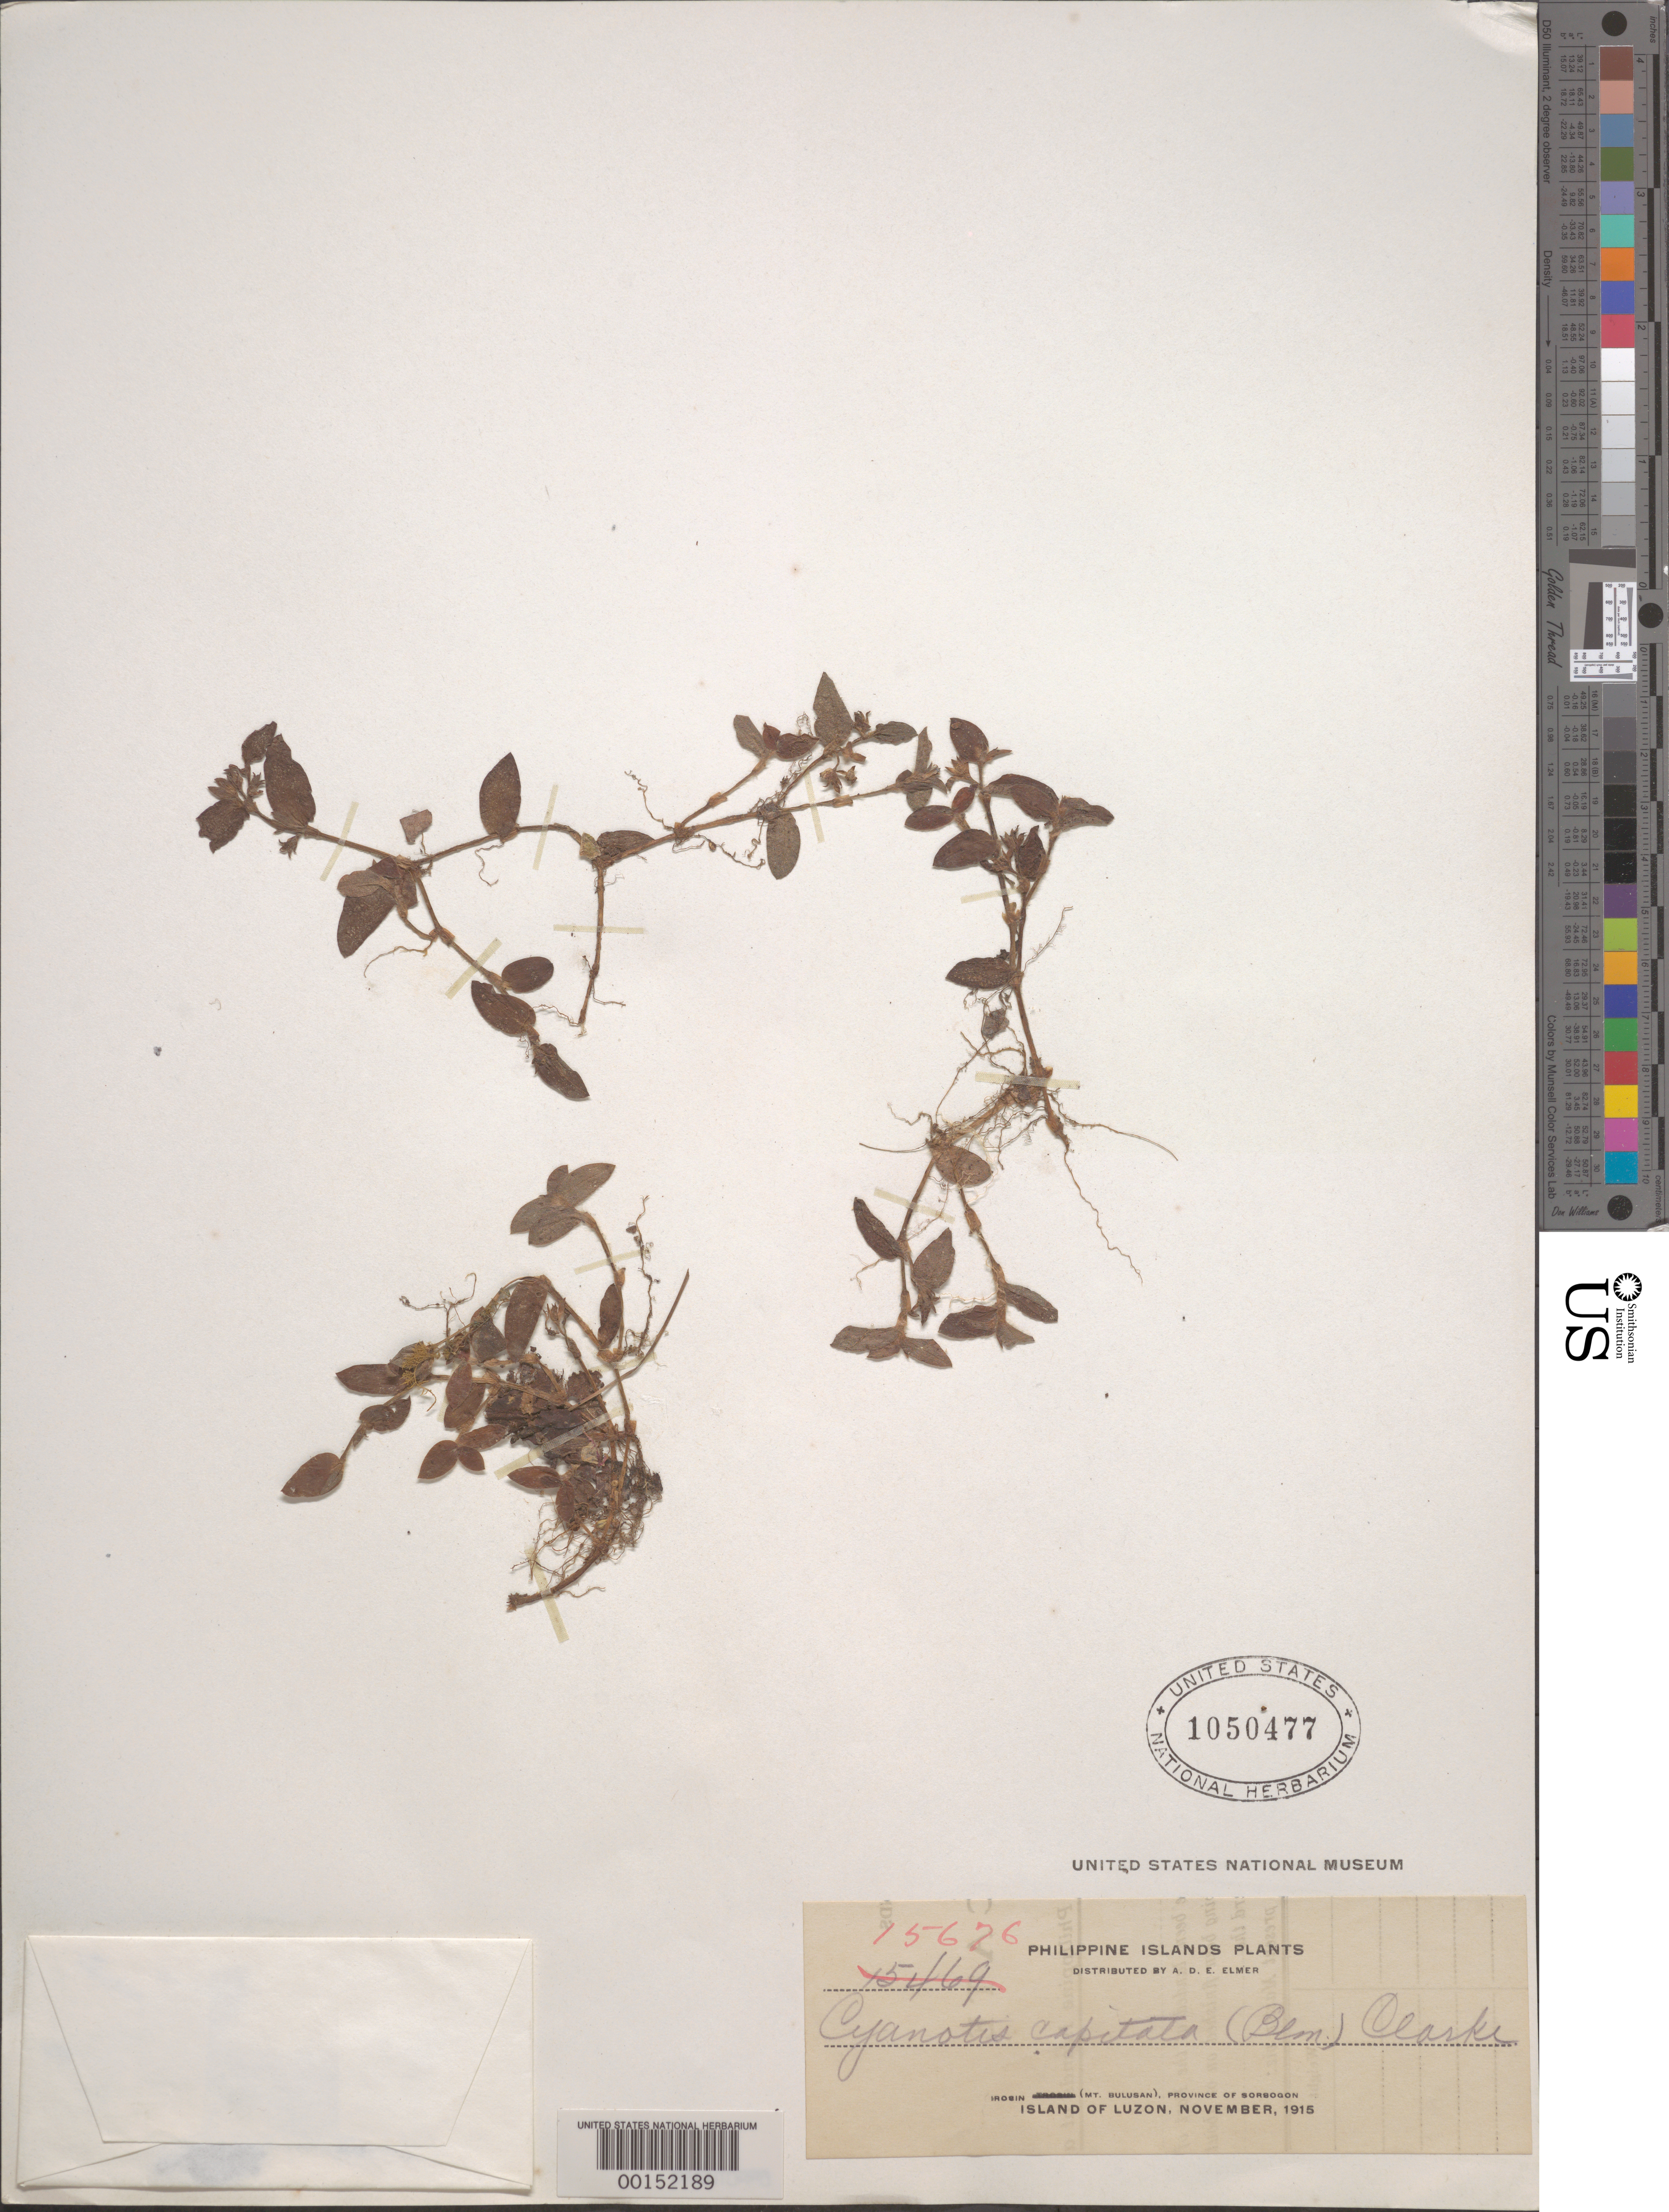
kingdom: Plantae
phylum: Tracheophyta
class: Liliopsida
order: Commelinales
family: Commelinaceae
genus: Belosynapsis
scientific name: Belosynapsis ciliata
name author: (Blume) R.S. Rao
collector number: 15676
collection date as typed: Nov 1915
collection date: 1915-11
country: Philippines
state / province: Bicol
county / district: Sorsogon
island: Luzon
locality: Irosin, Mt. Bulusan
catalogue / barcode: US 1050477